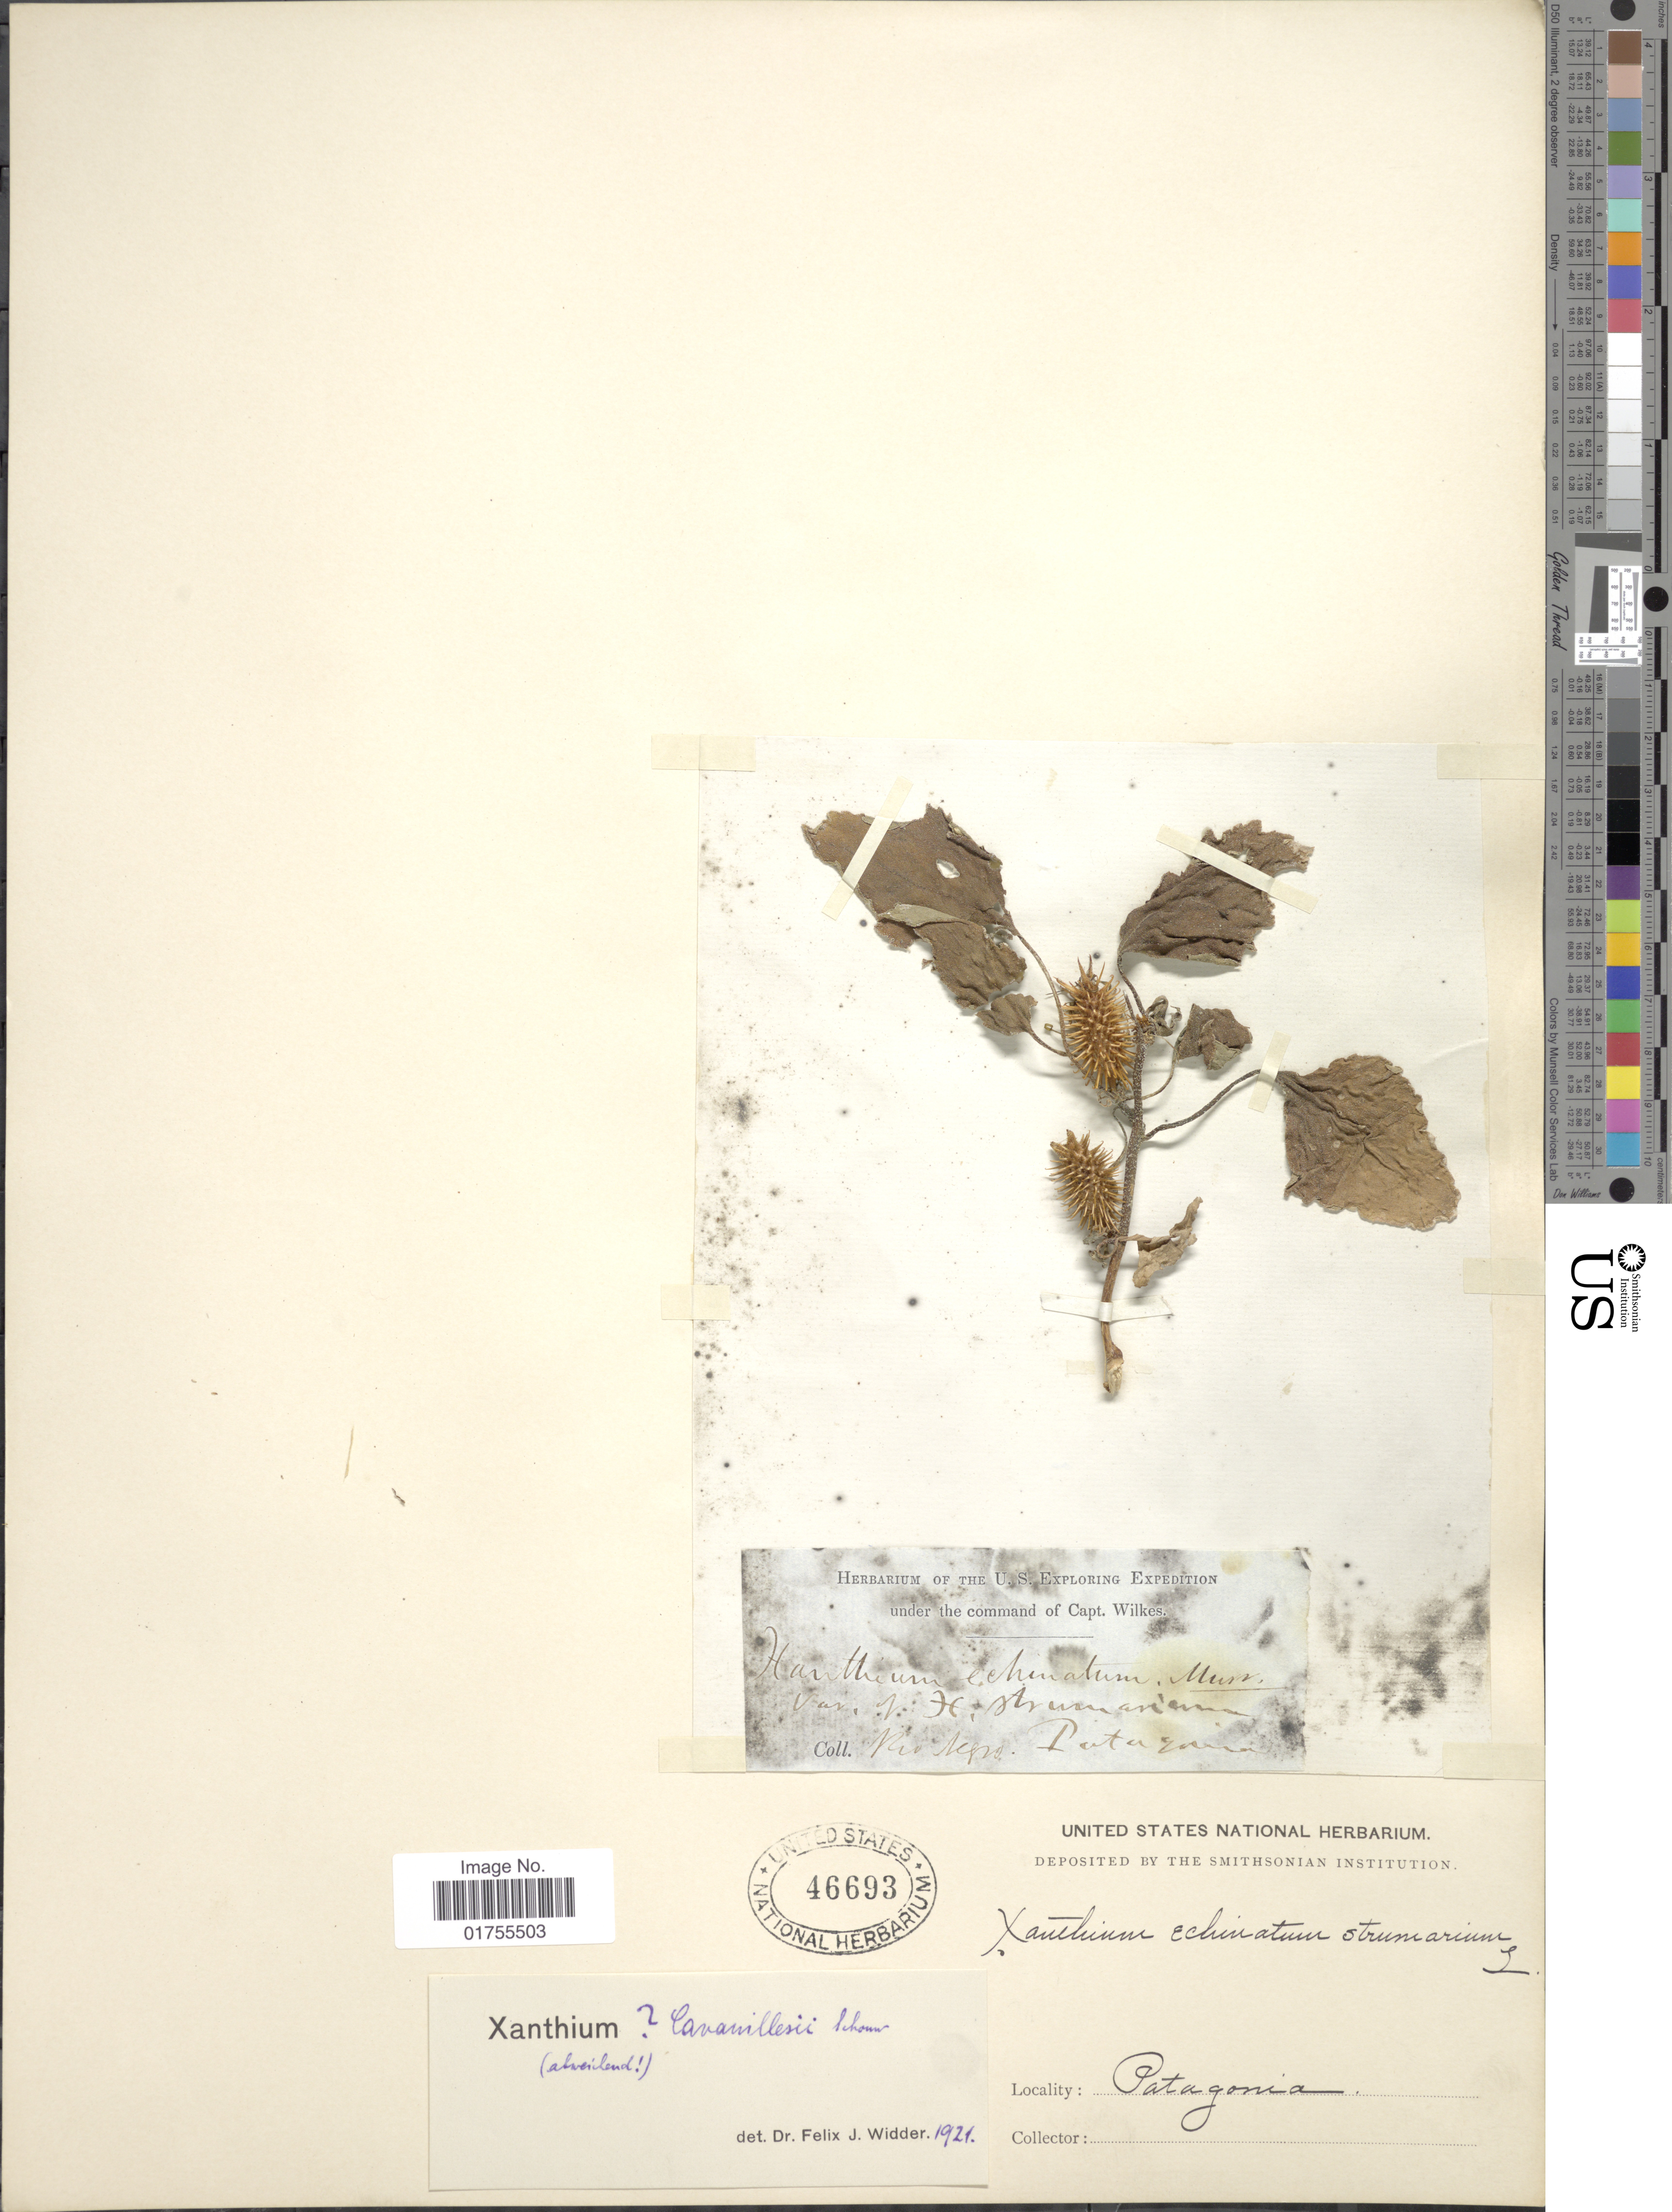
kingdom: Plantae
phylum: Tracheophyta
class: Magnoliopsida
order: Asterales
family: Asteraceae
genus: Xanthium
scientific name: Xanthium cavanillesii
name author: Schouw ex Didr.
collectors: ex herb. United States National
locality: Patagonia [interpreted]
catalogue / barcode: US 46693